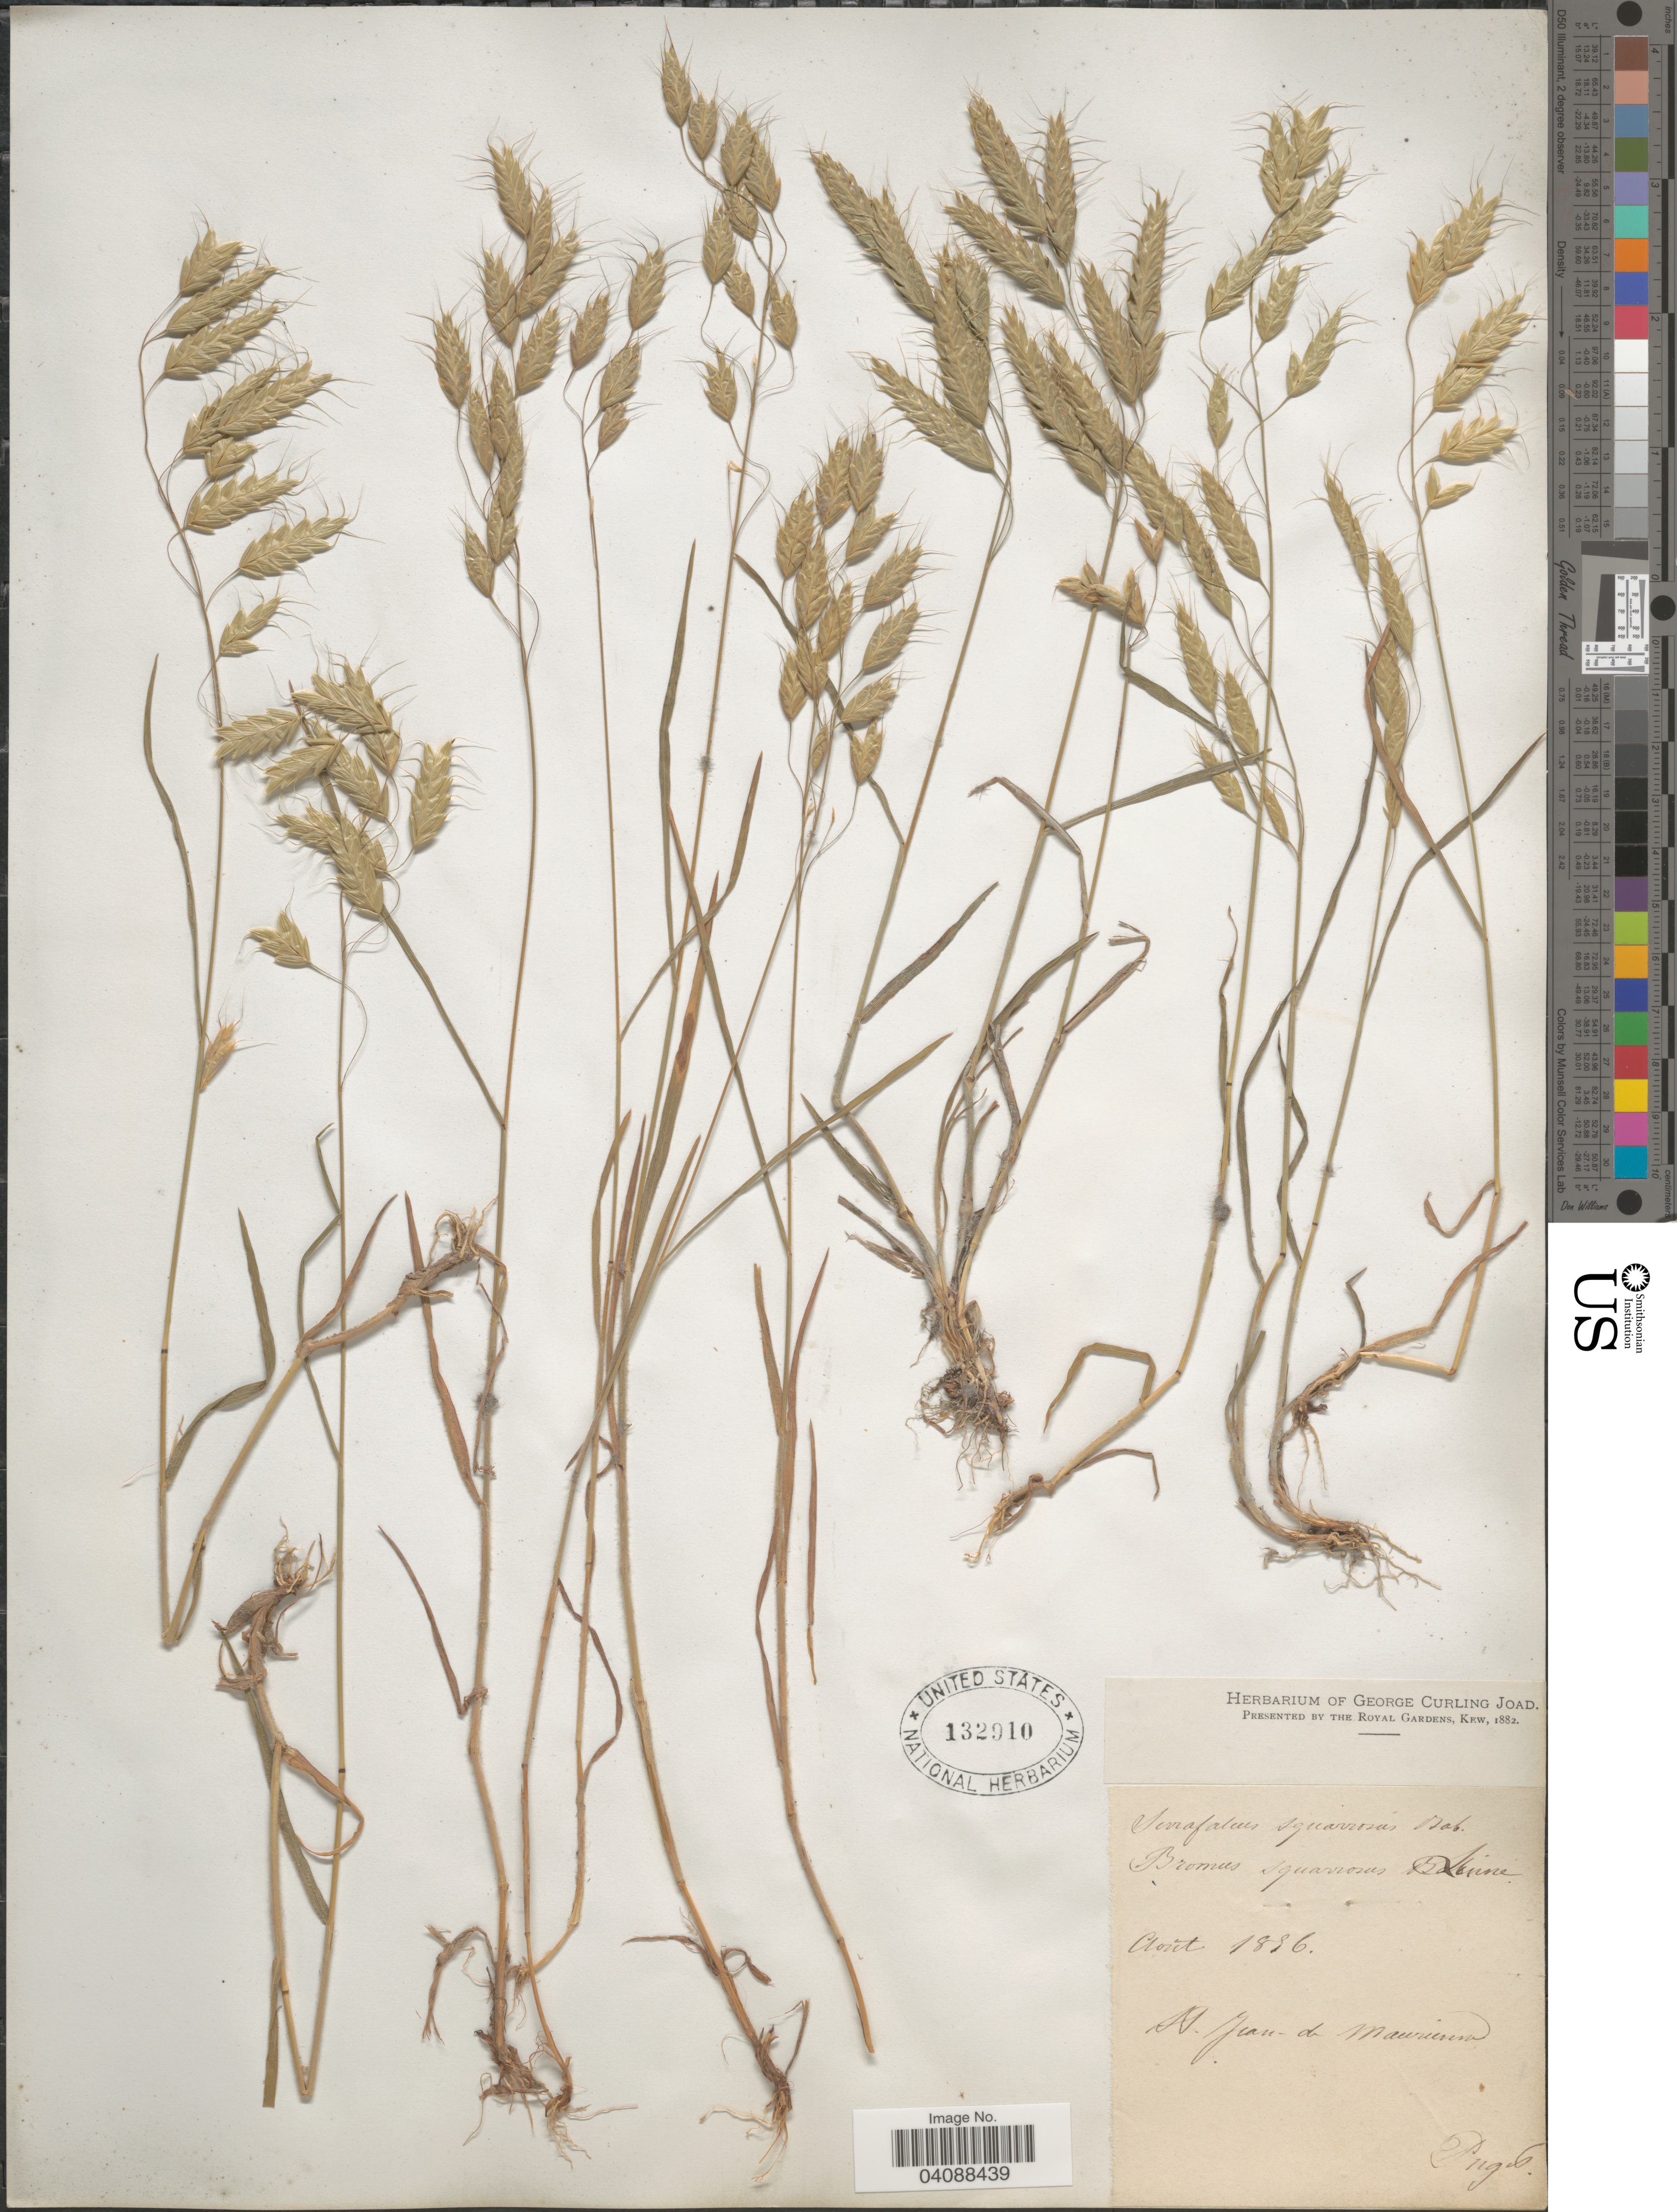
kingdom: Plantae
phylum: Tracheophyta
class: Liliopsida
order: Poales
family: Poaceae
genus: Bromus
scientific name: Bromus squarrosus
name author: L.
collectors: -. Puget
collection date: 1856-08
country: France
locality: St. Jean-de Maurienne.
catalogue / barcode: US 132910